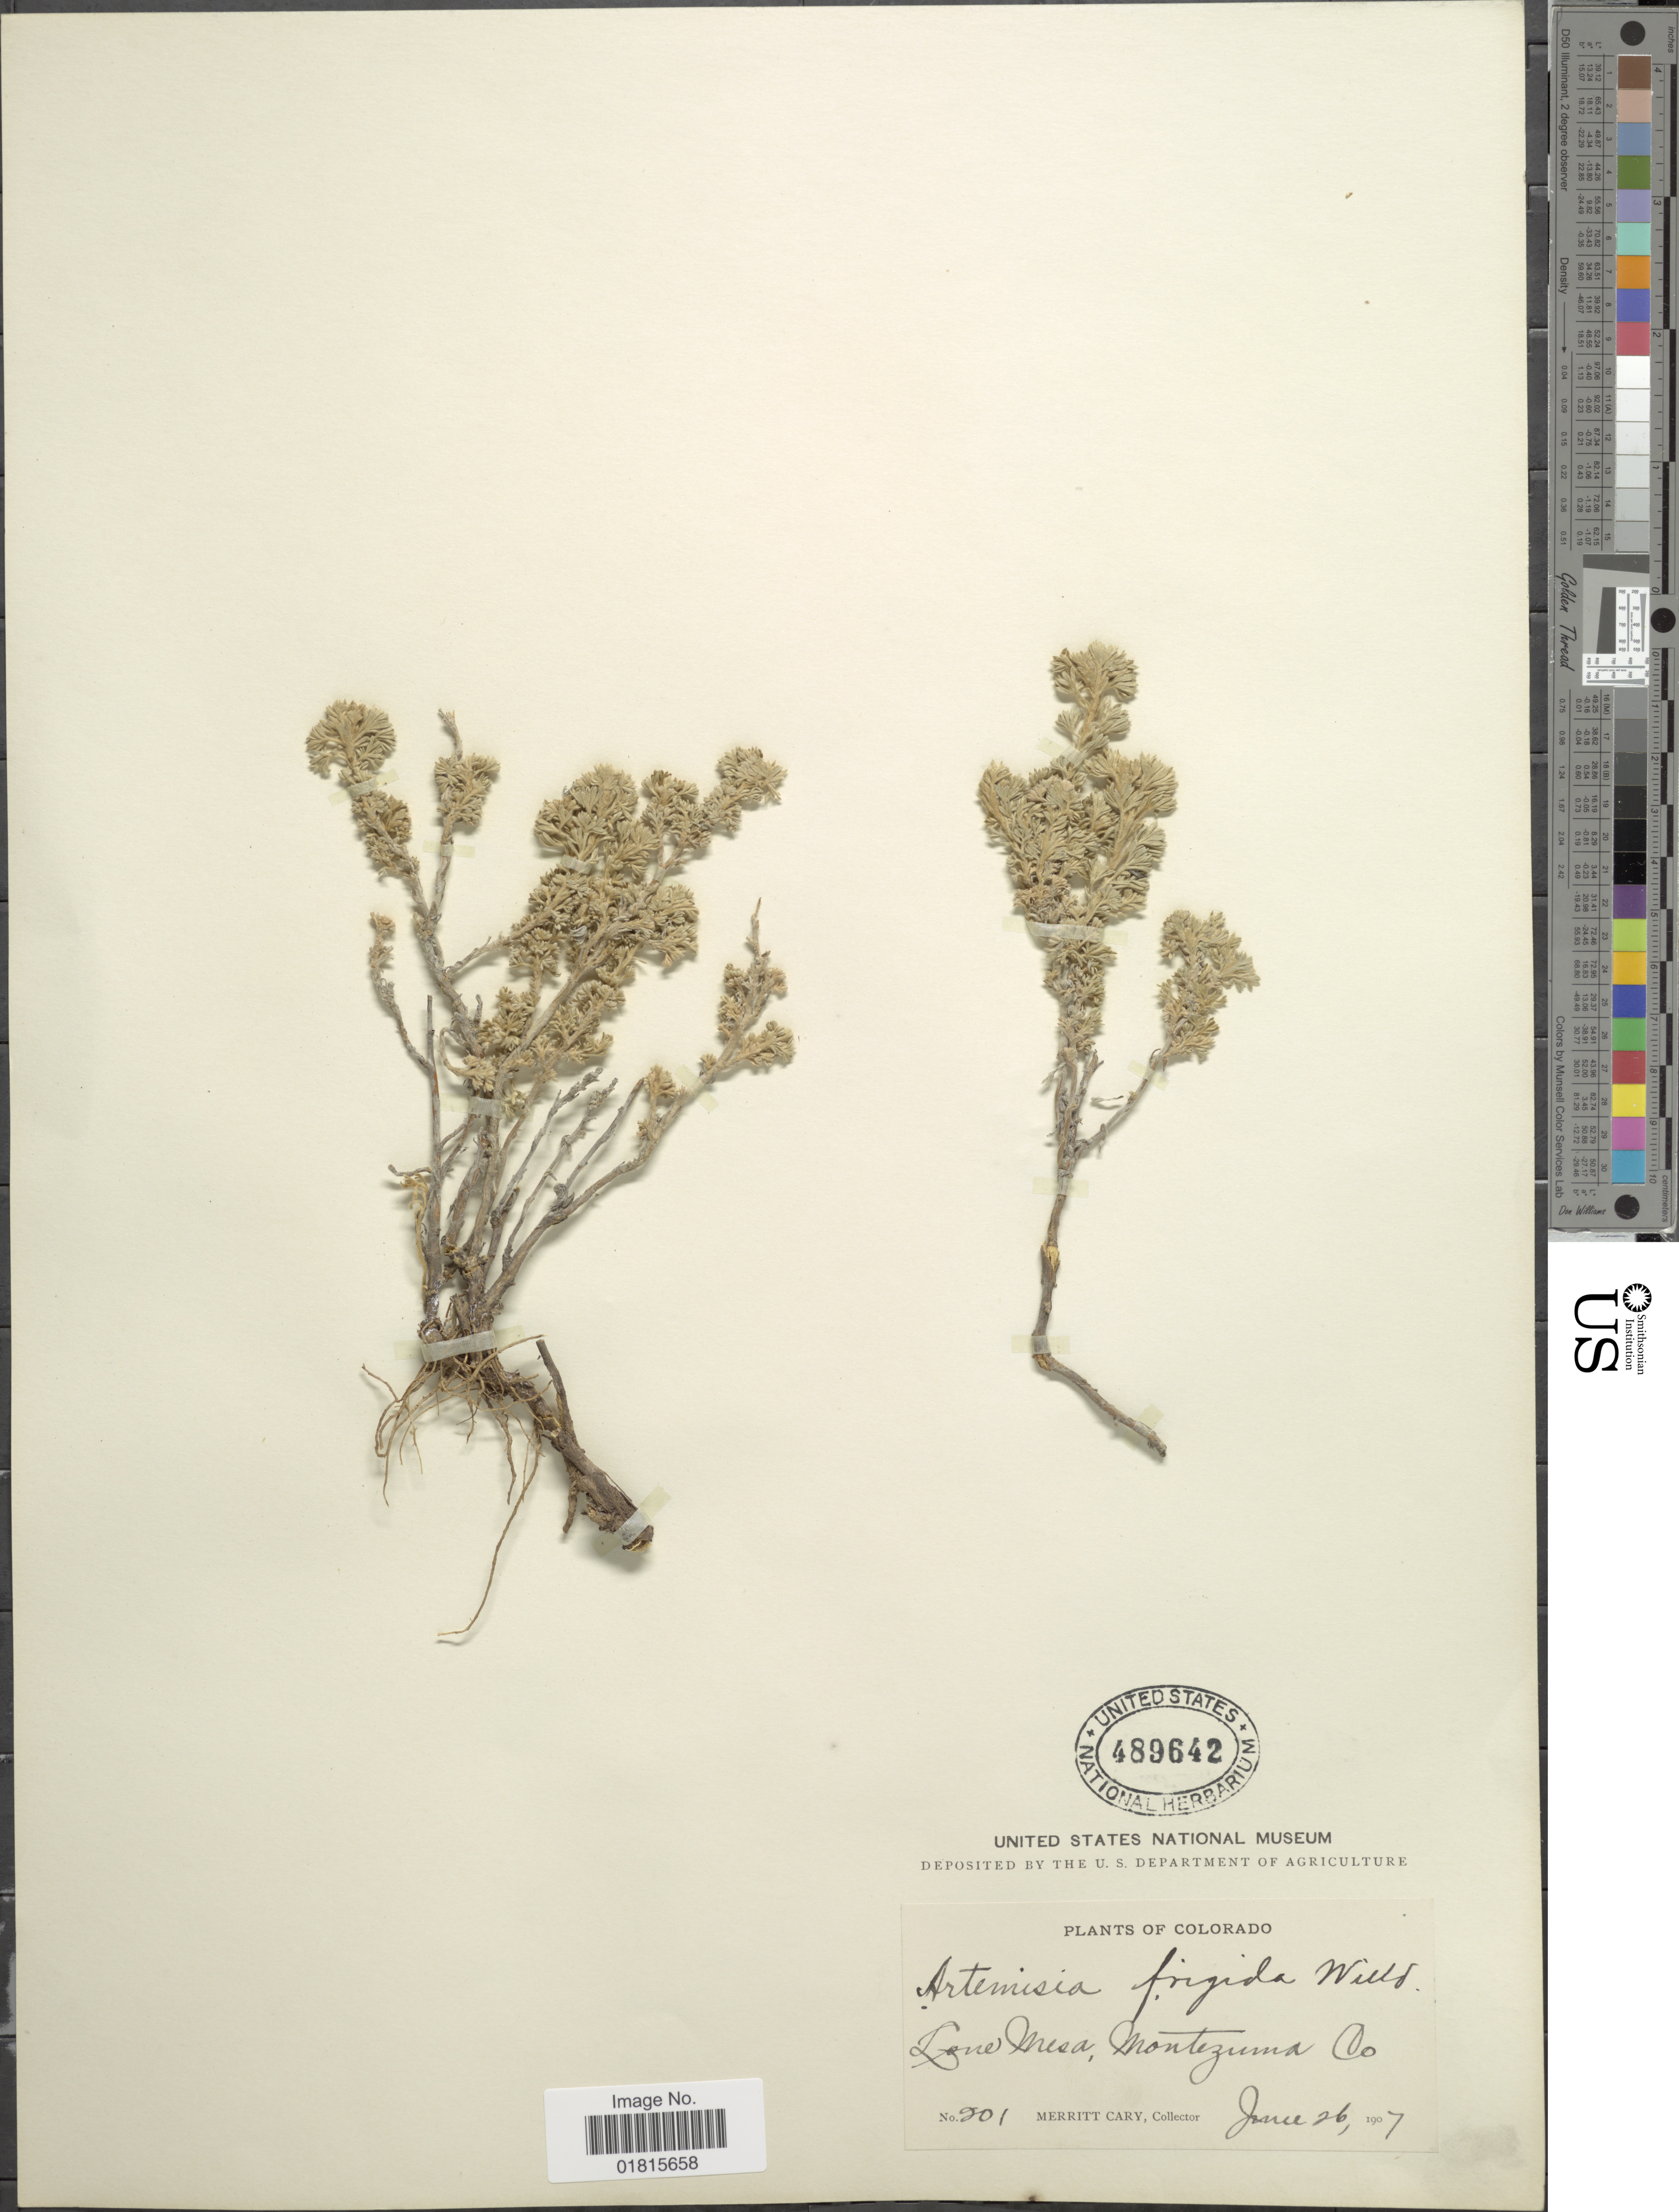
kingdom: Plantae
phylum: Tracheophyta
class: Magnoliopsida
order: Asterales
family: Asteraceae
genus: Artemisia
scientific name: Artemisia frigida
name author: Willd.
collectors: M. Cary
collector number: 201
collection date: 1907-06-26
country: United States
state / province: Colorado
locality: Lone Mesa, Montezuma Co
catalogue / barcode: US 589642